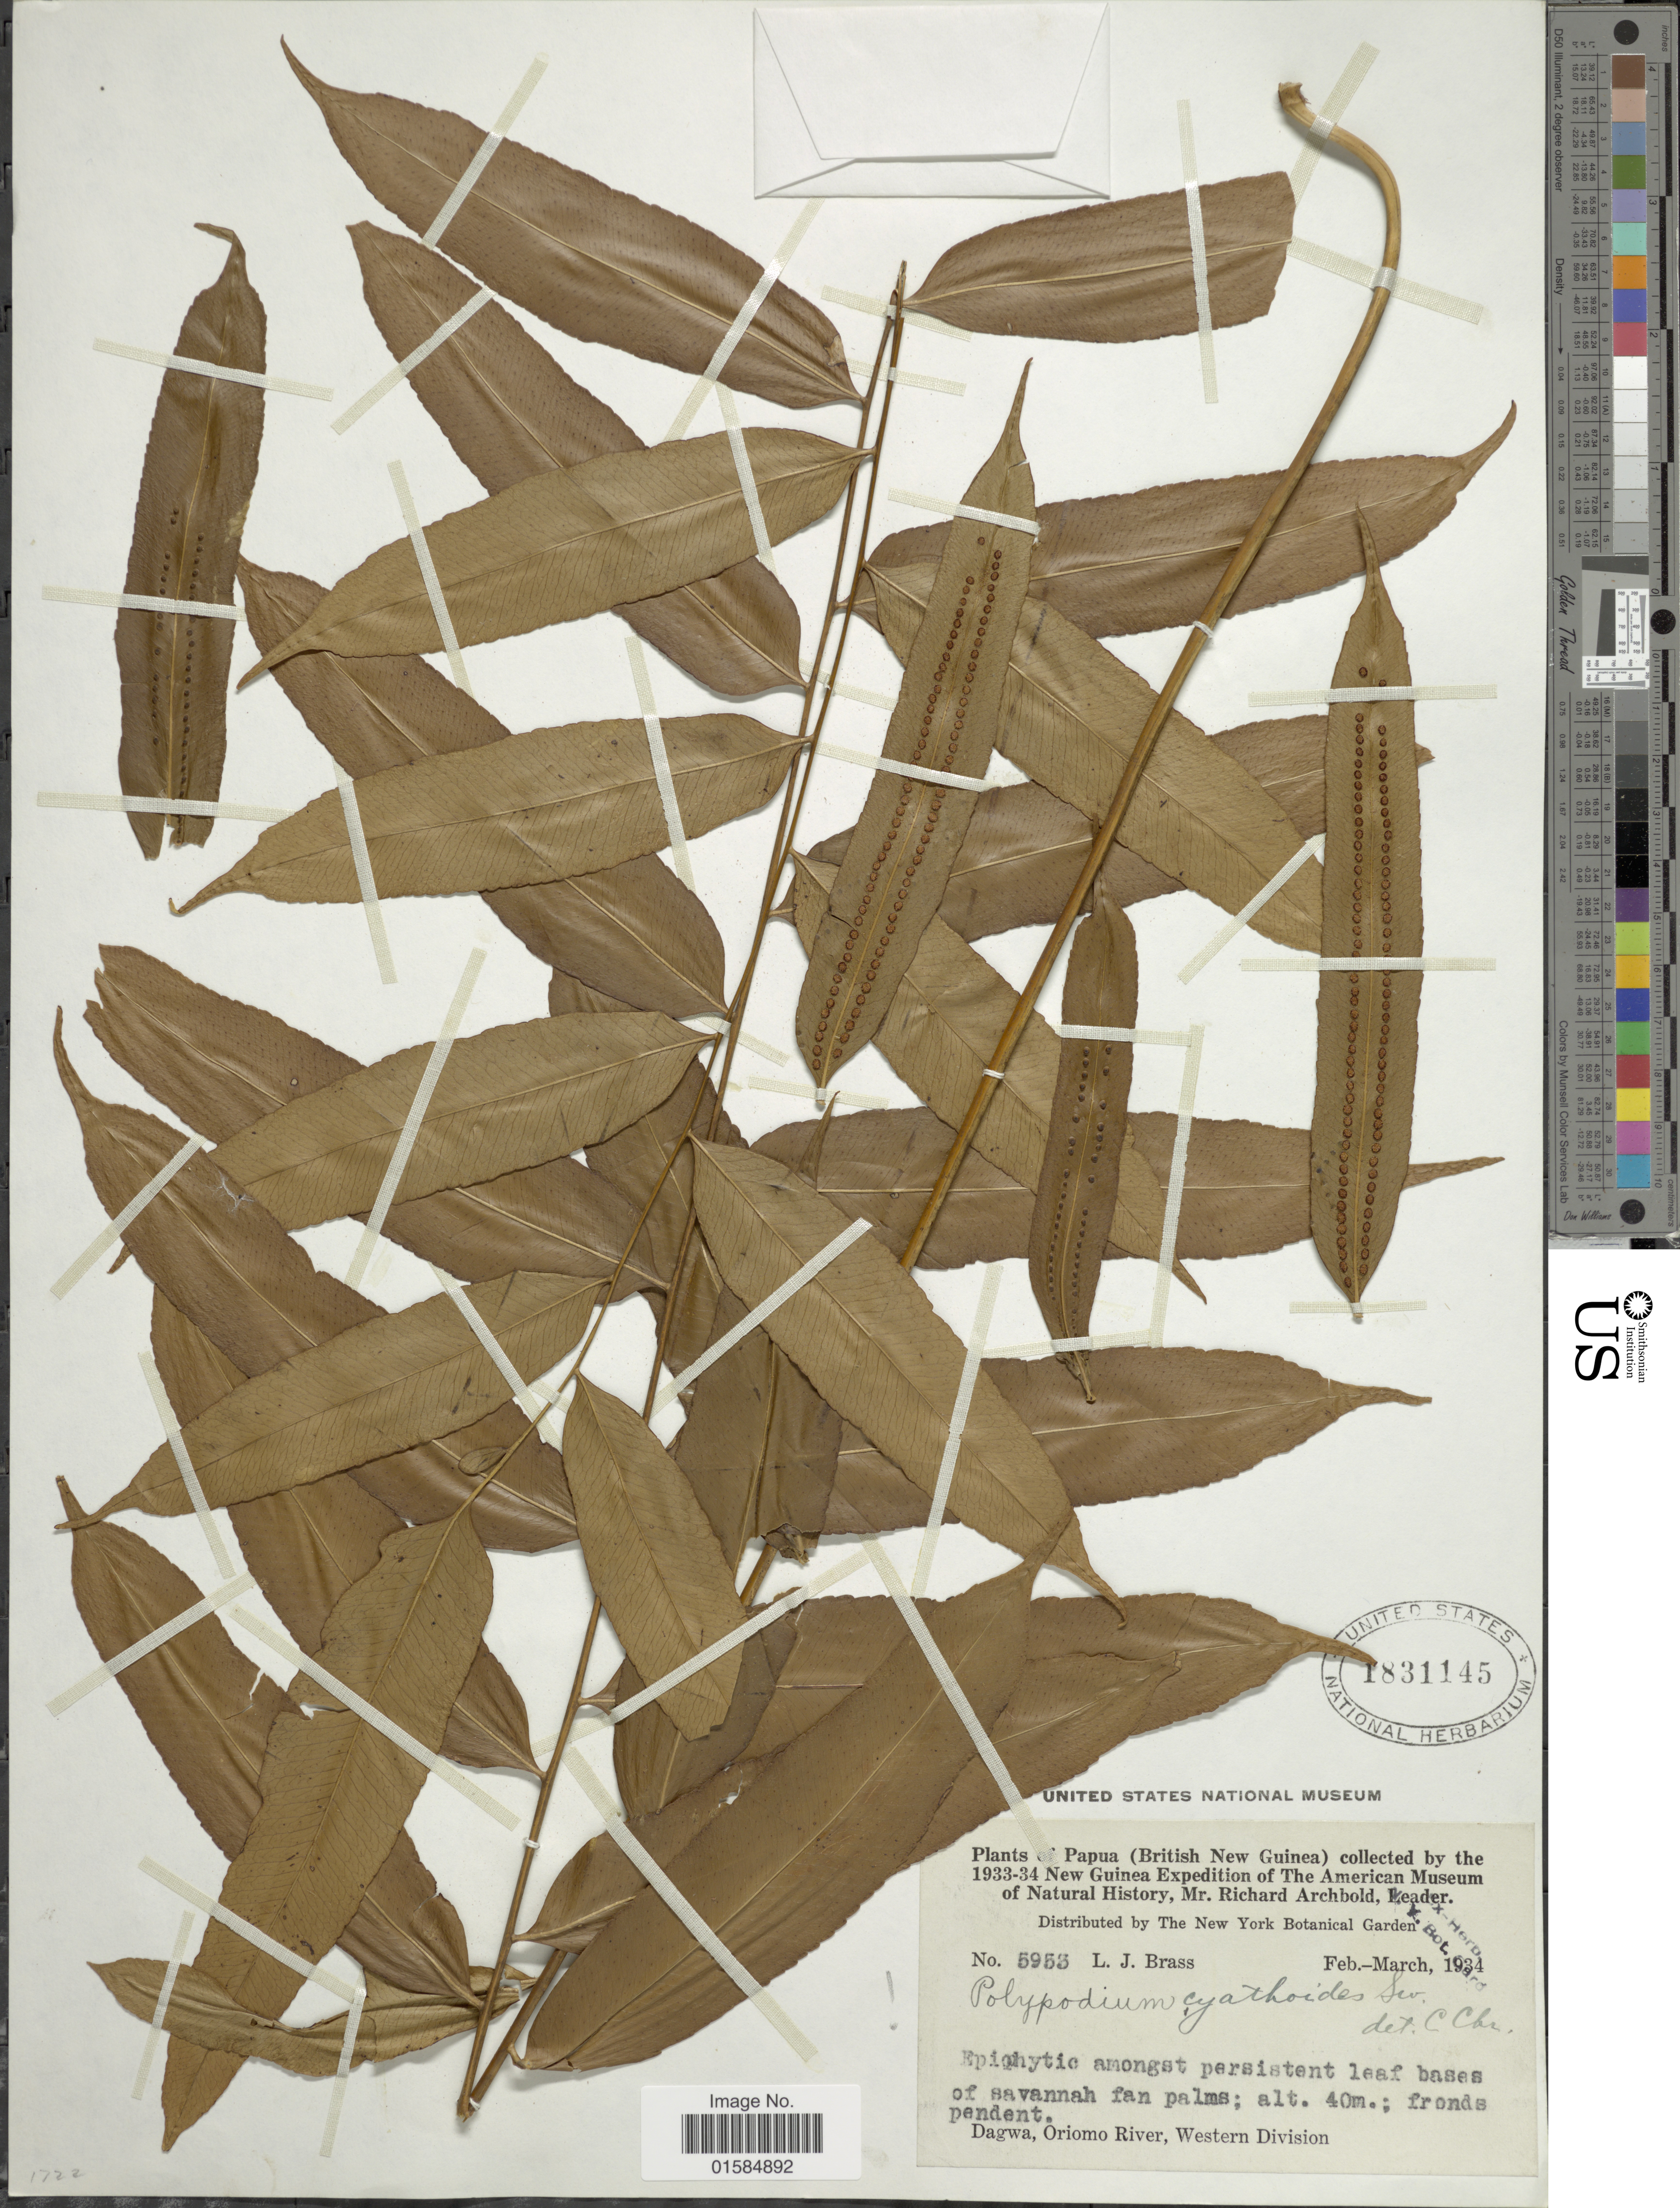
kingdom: Plantae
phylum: Tracheophyta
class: Polypodiopsida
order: Polypodiales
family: Polypodiaceae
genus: Goniophlebium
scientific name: Goniophlebium percussum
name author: (Cauv.) W.H. Wagner & Grether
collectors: L. J. Brass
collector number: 5953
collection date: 1934-02/1934-03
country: Papua New Guinea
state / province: Manus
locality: Papua, Dagwa, Oriomo River, Western Division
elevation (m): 40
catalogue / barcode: US 1831145